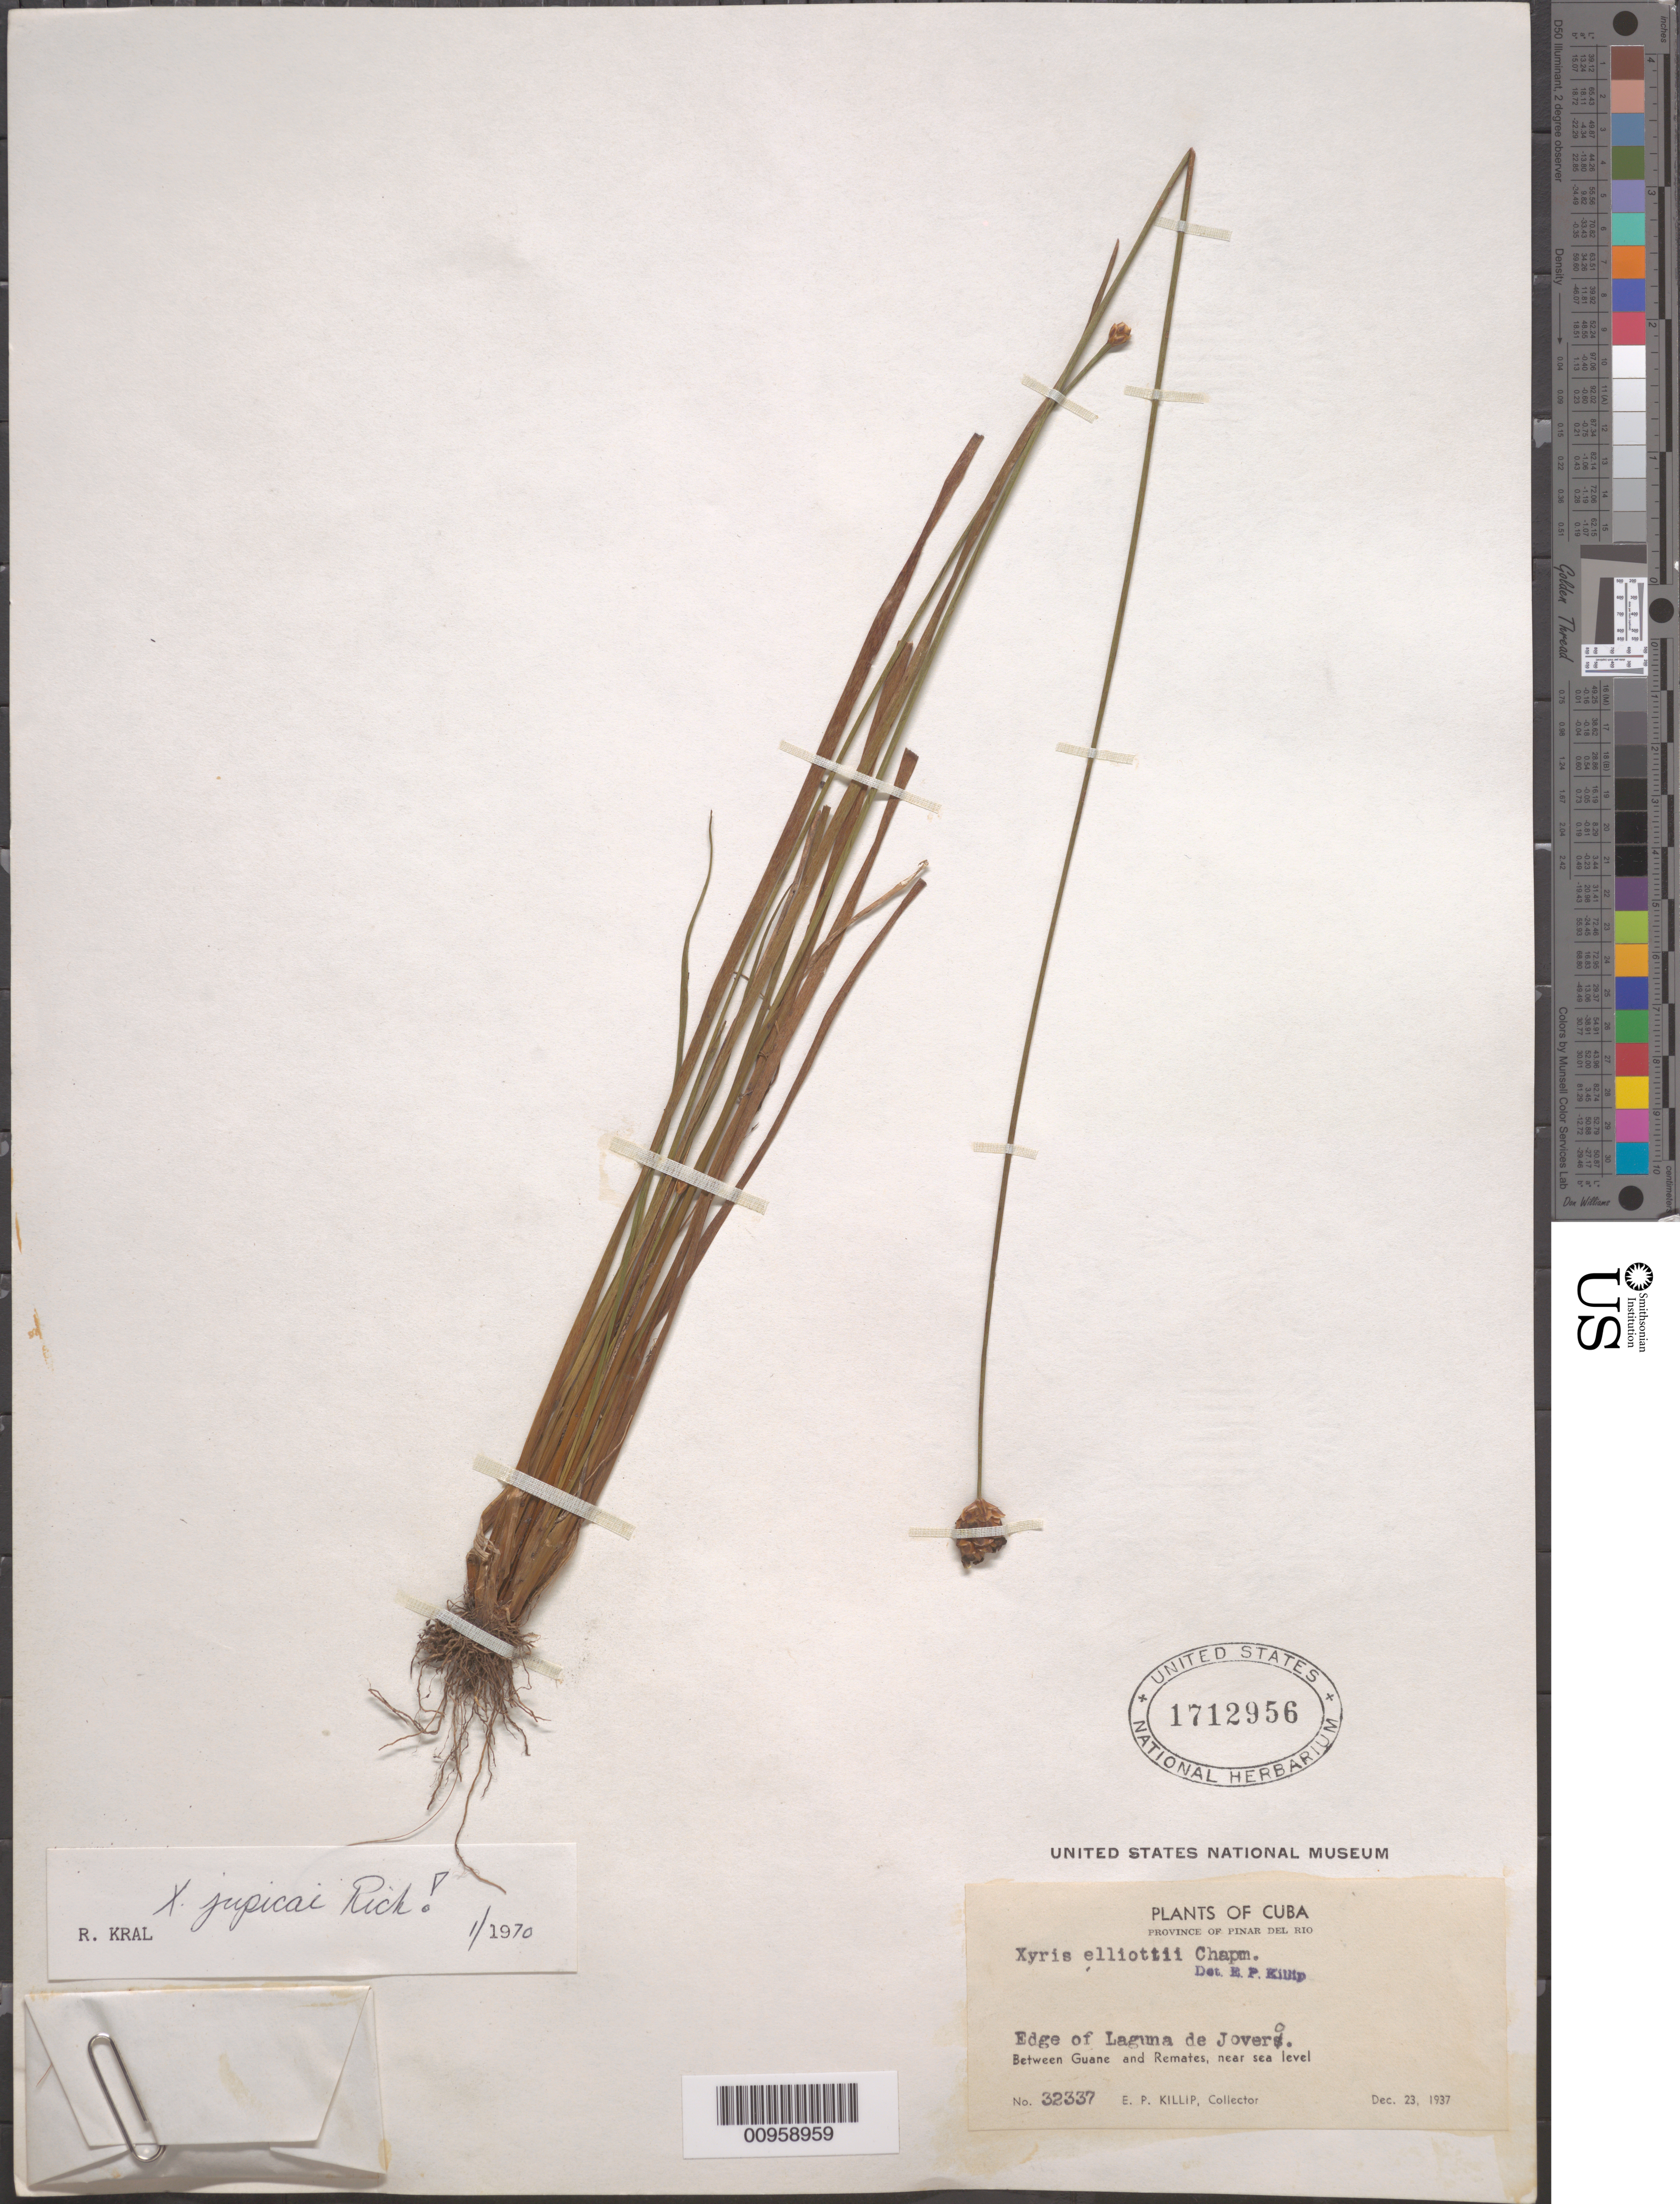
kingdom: Plantae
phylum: Tracheophyta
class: Liliopsida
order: Poales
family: Xyridaceae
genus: Xyris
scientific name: Xyris jupicai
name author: Rich.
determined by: Kral, Robert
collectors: E. P. Killip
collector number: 32337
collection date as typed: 23 Dec 1937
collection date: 1937-12-23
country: Cuba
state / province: Pinar del Rio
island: Cuba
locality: Between Guane and Remates, Laguna de Jovero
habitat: Edge of laguna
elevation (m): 0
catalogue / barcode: US 1712956